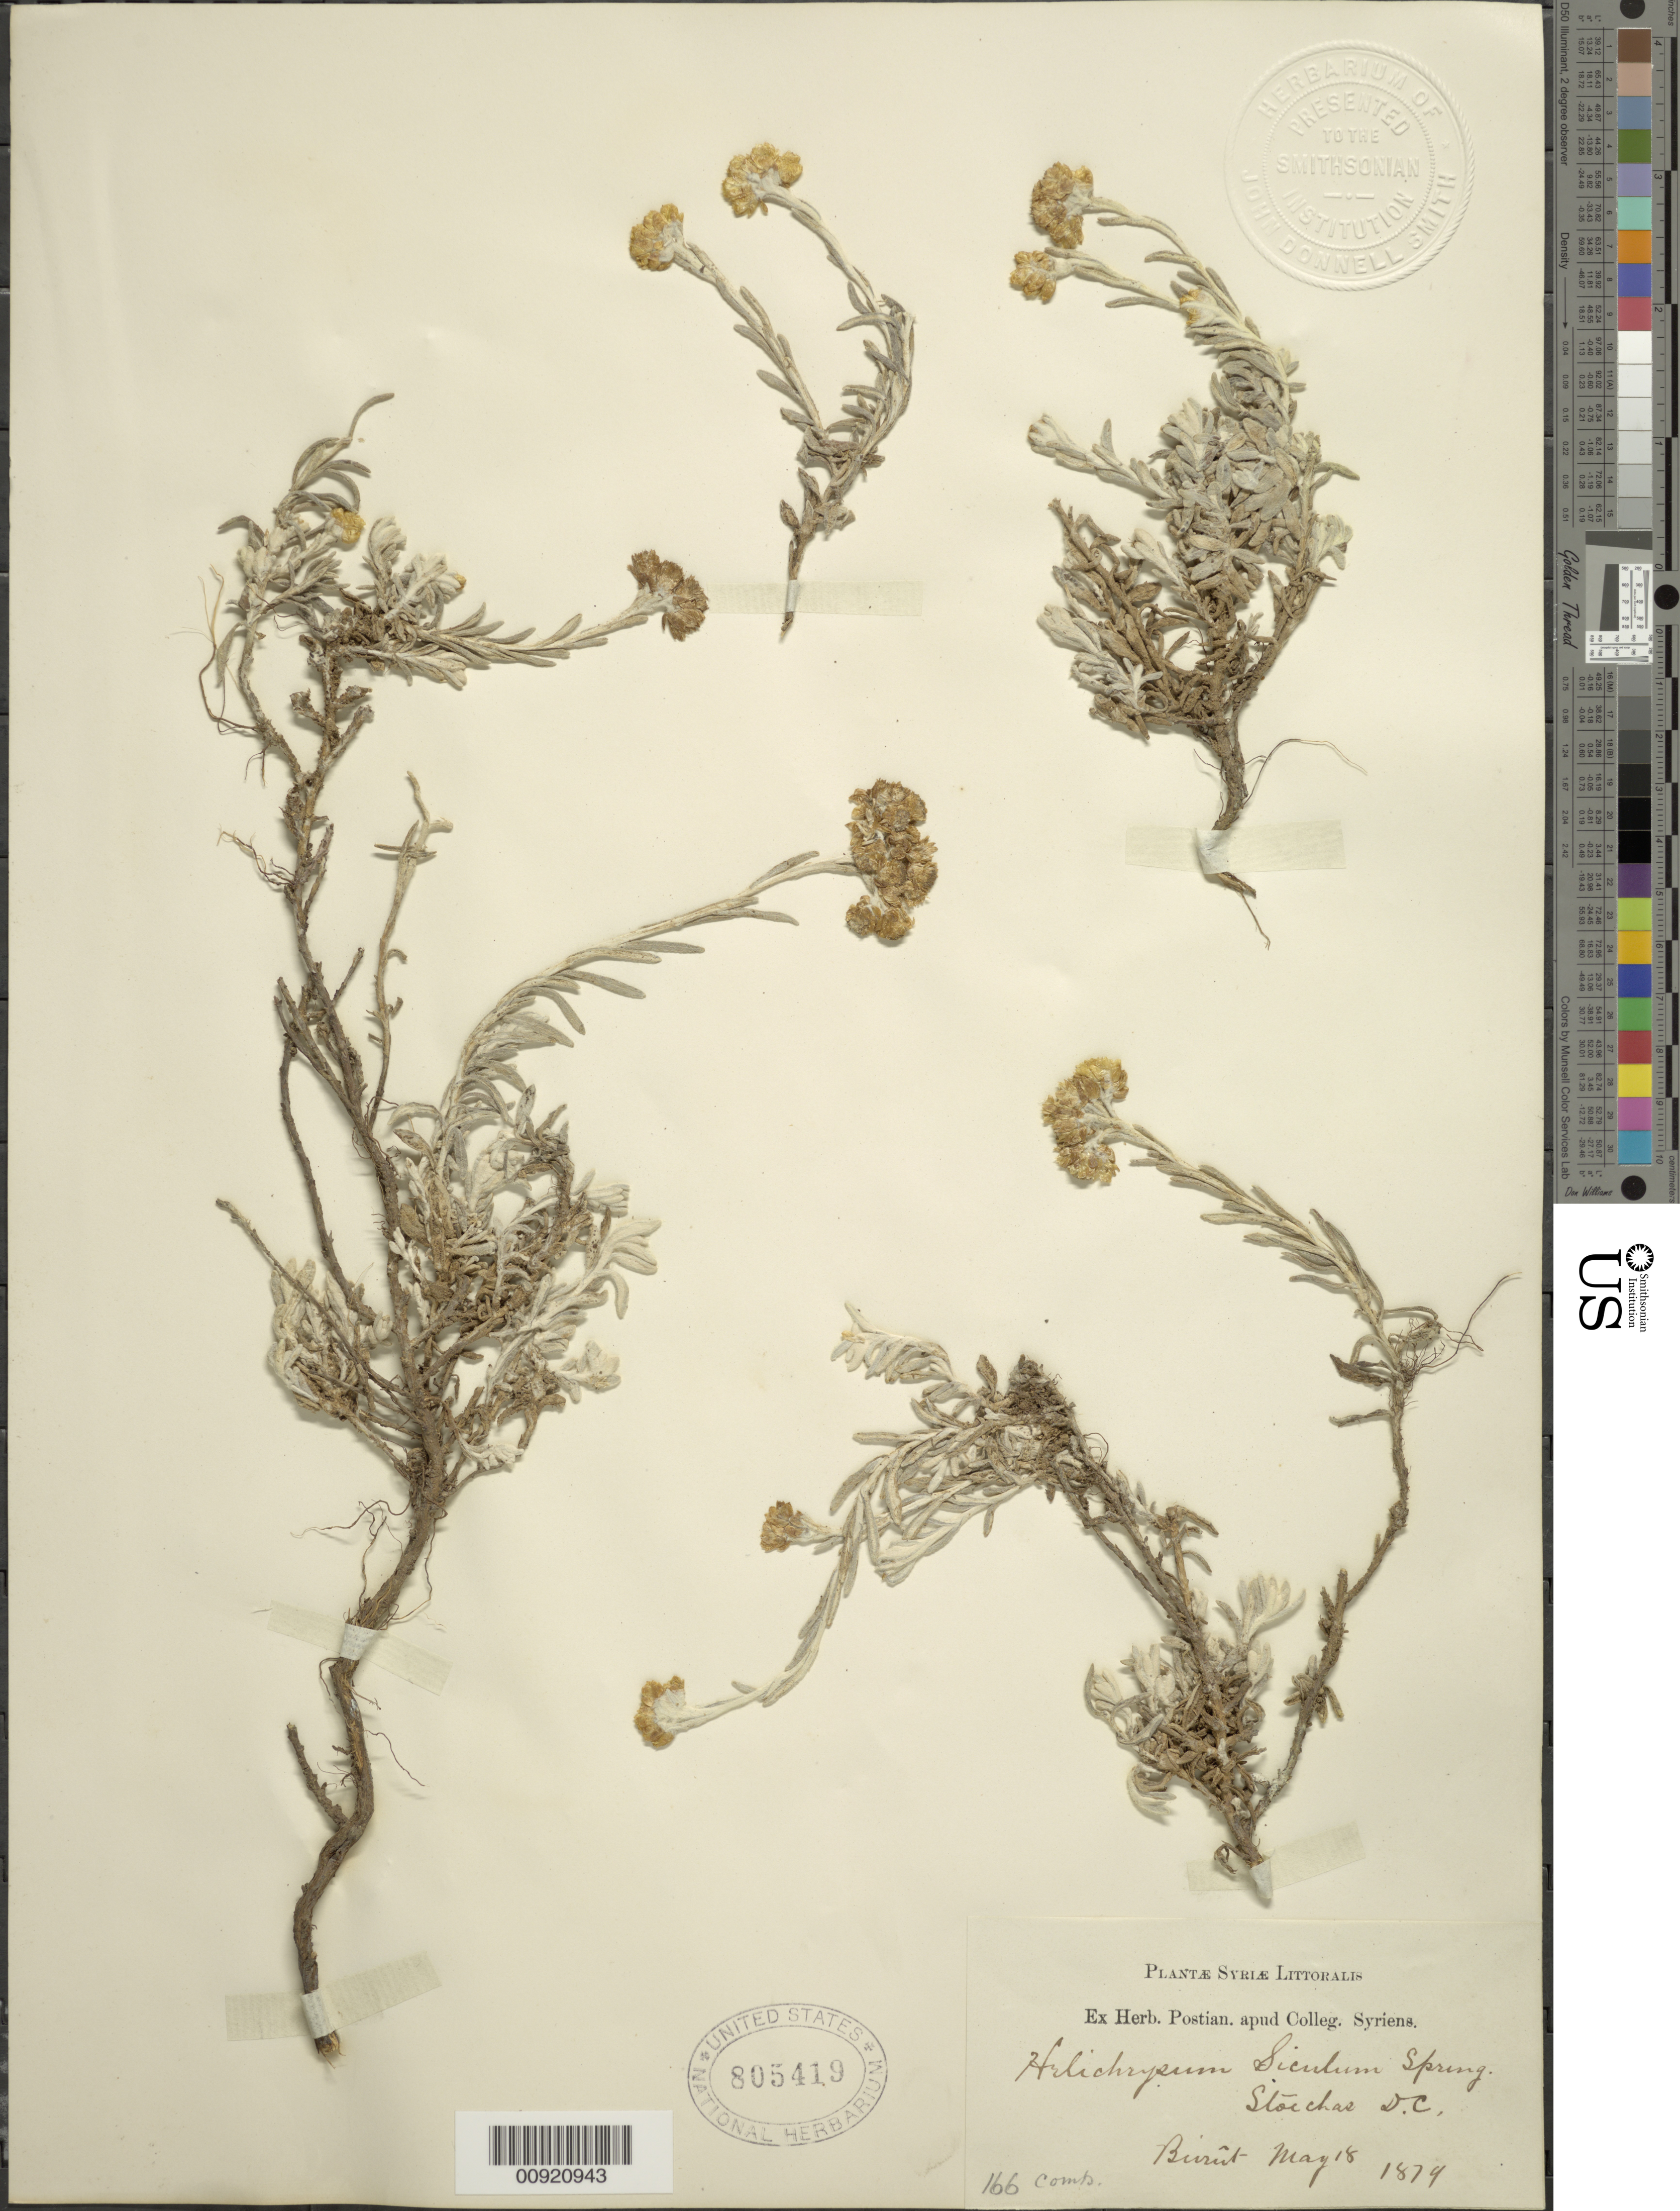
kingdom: Plantae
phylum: Tracheophyta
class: Magnoliopsida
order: Asterales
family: Asteraceae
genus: Helichrysum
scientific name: Helichrysum siculum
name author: Boiss.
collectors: -. Postian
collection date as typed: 18 May 1874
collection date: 1874-05-18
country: Lebanon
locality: Beirût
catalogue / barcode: US 805419